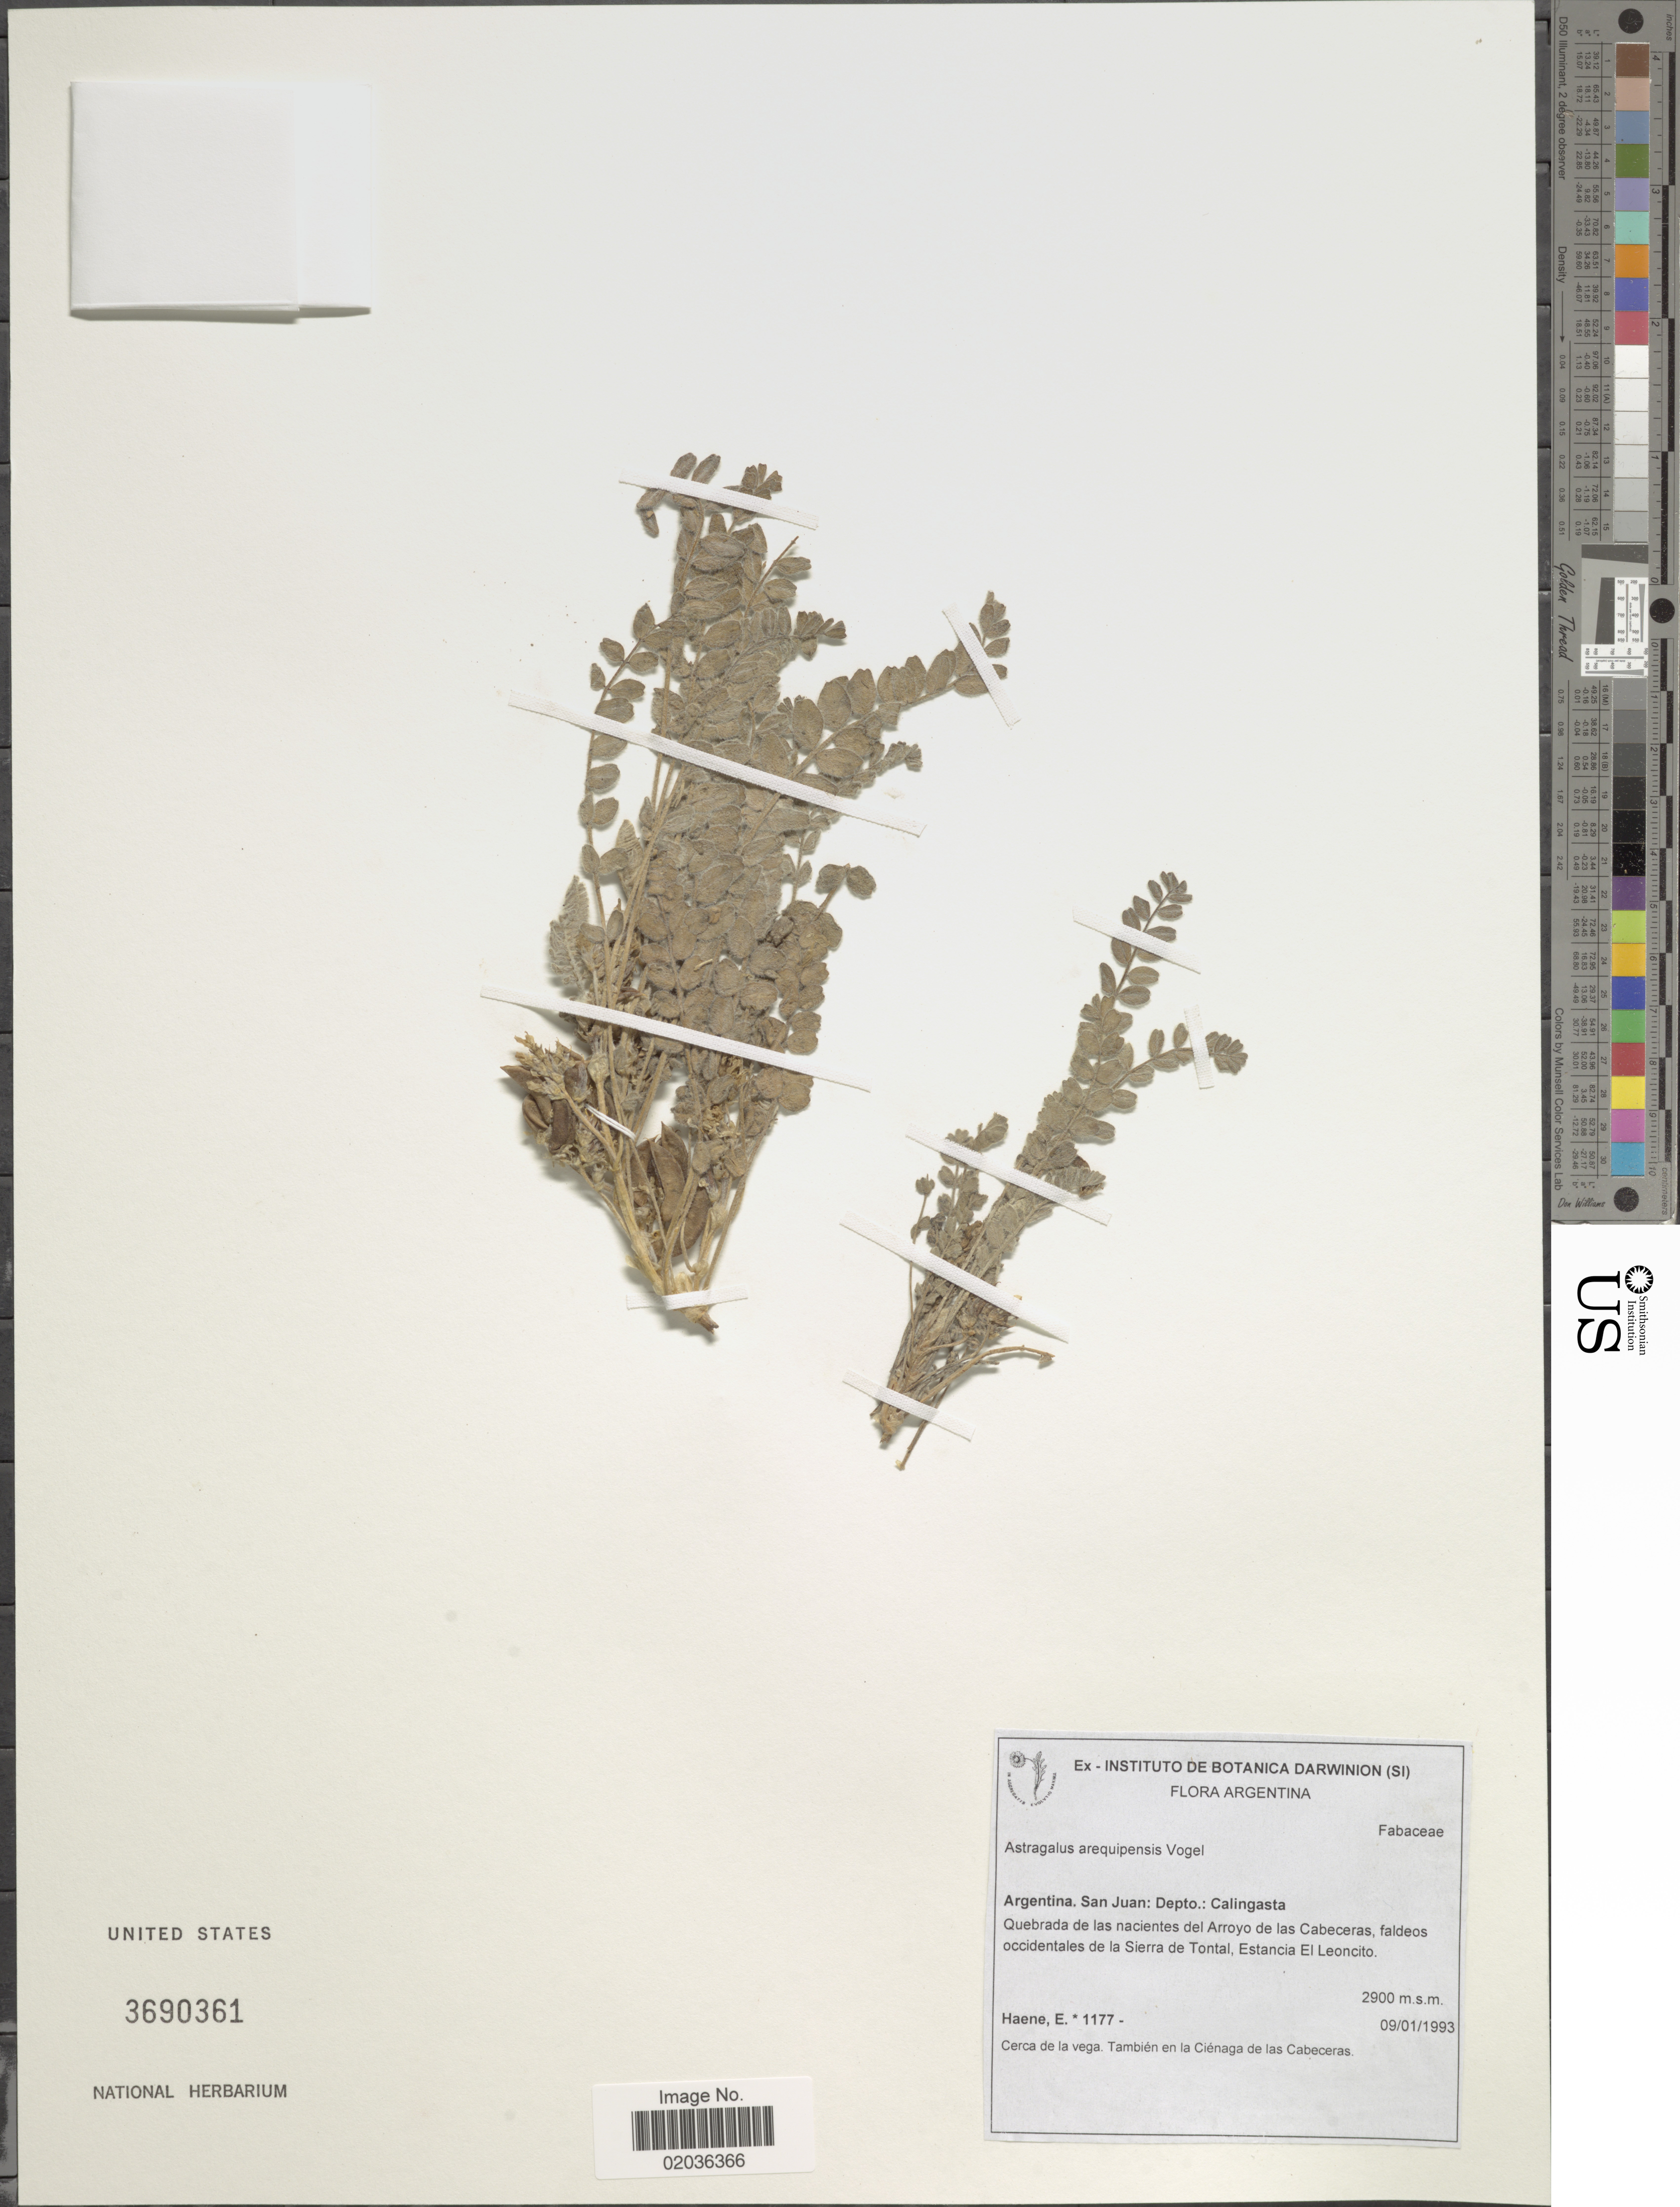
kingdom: Plantae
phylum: Tracheophyta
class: Magnoliopsida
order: Fabales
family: Fabaceae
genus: Astragalus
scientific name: Astragalus arequipensis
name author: Vogel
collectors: E. Haene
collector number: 1177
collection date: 1993-01-09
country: Argentina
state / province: San Juan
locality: Depto.: Calingasta. Quebrada de las nacientes del Arroyo de las Cabecercas, faldeos occidentales de la Sierra de Tonal, Estancia El Leoncito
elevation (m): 2900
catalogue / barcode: US 3690361